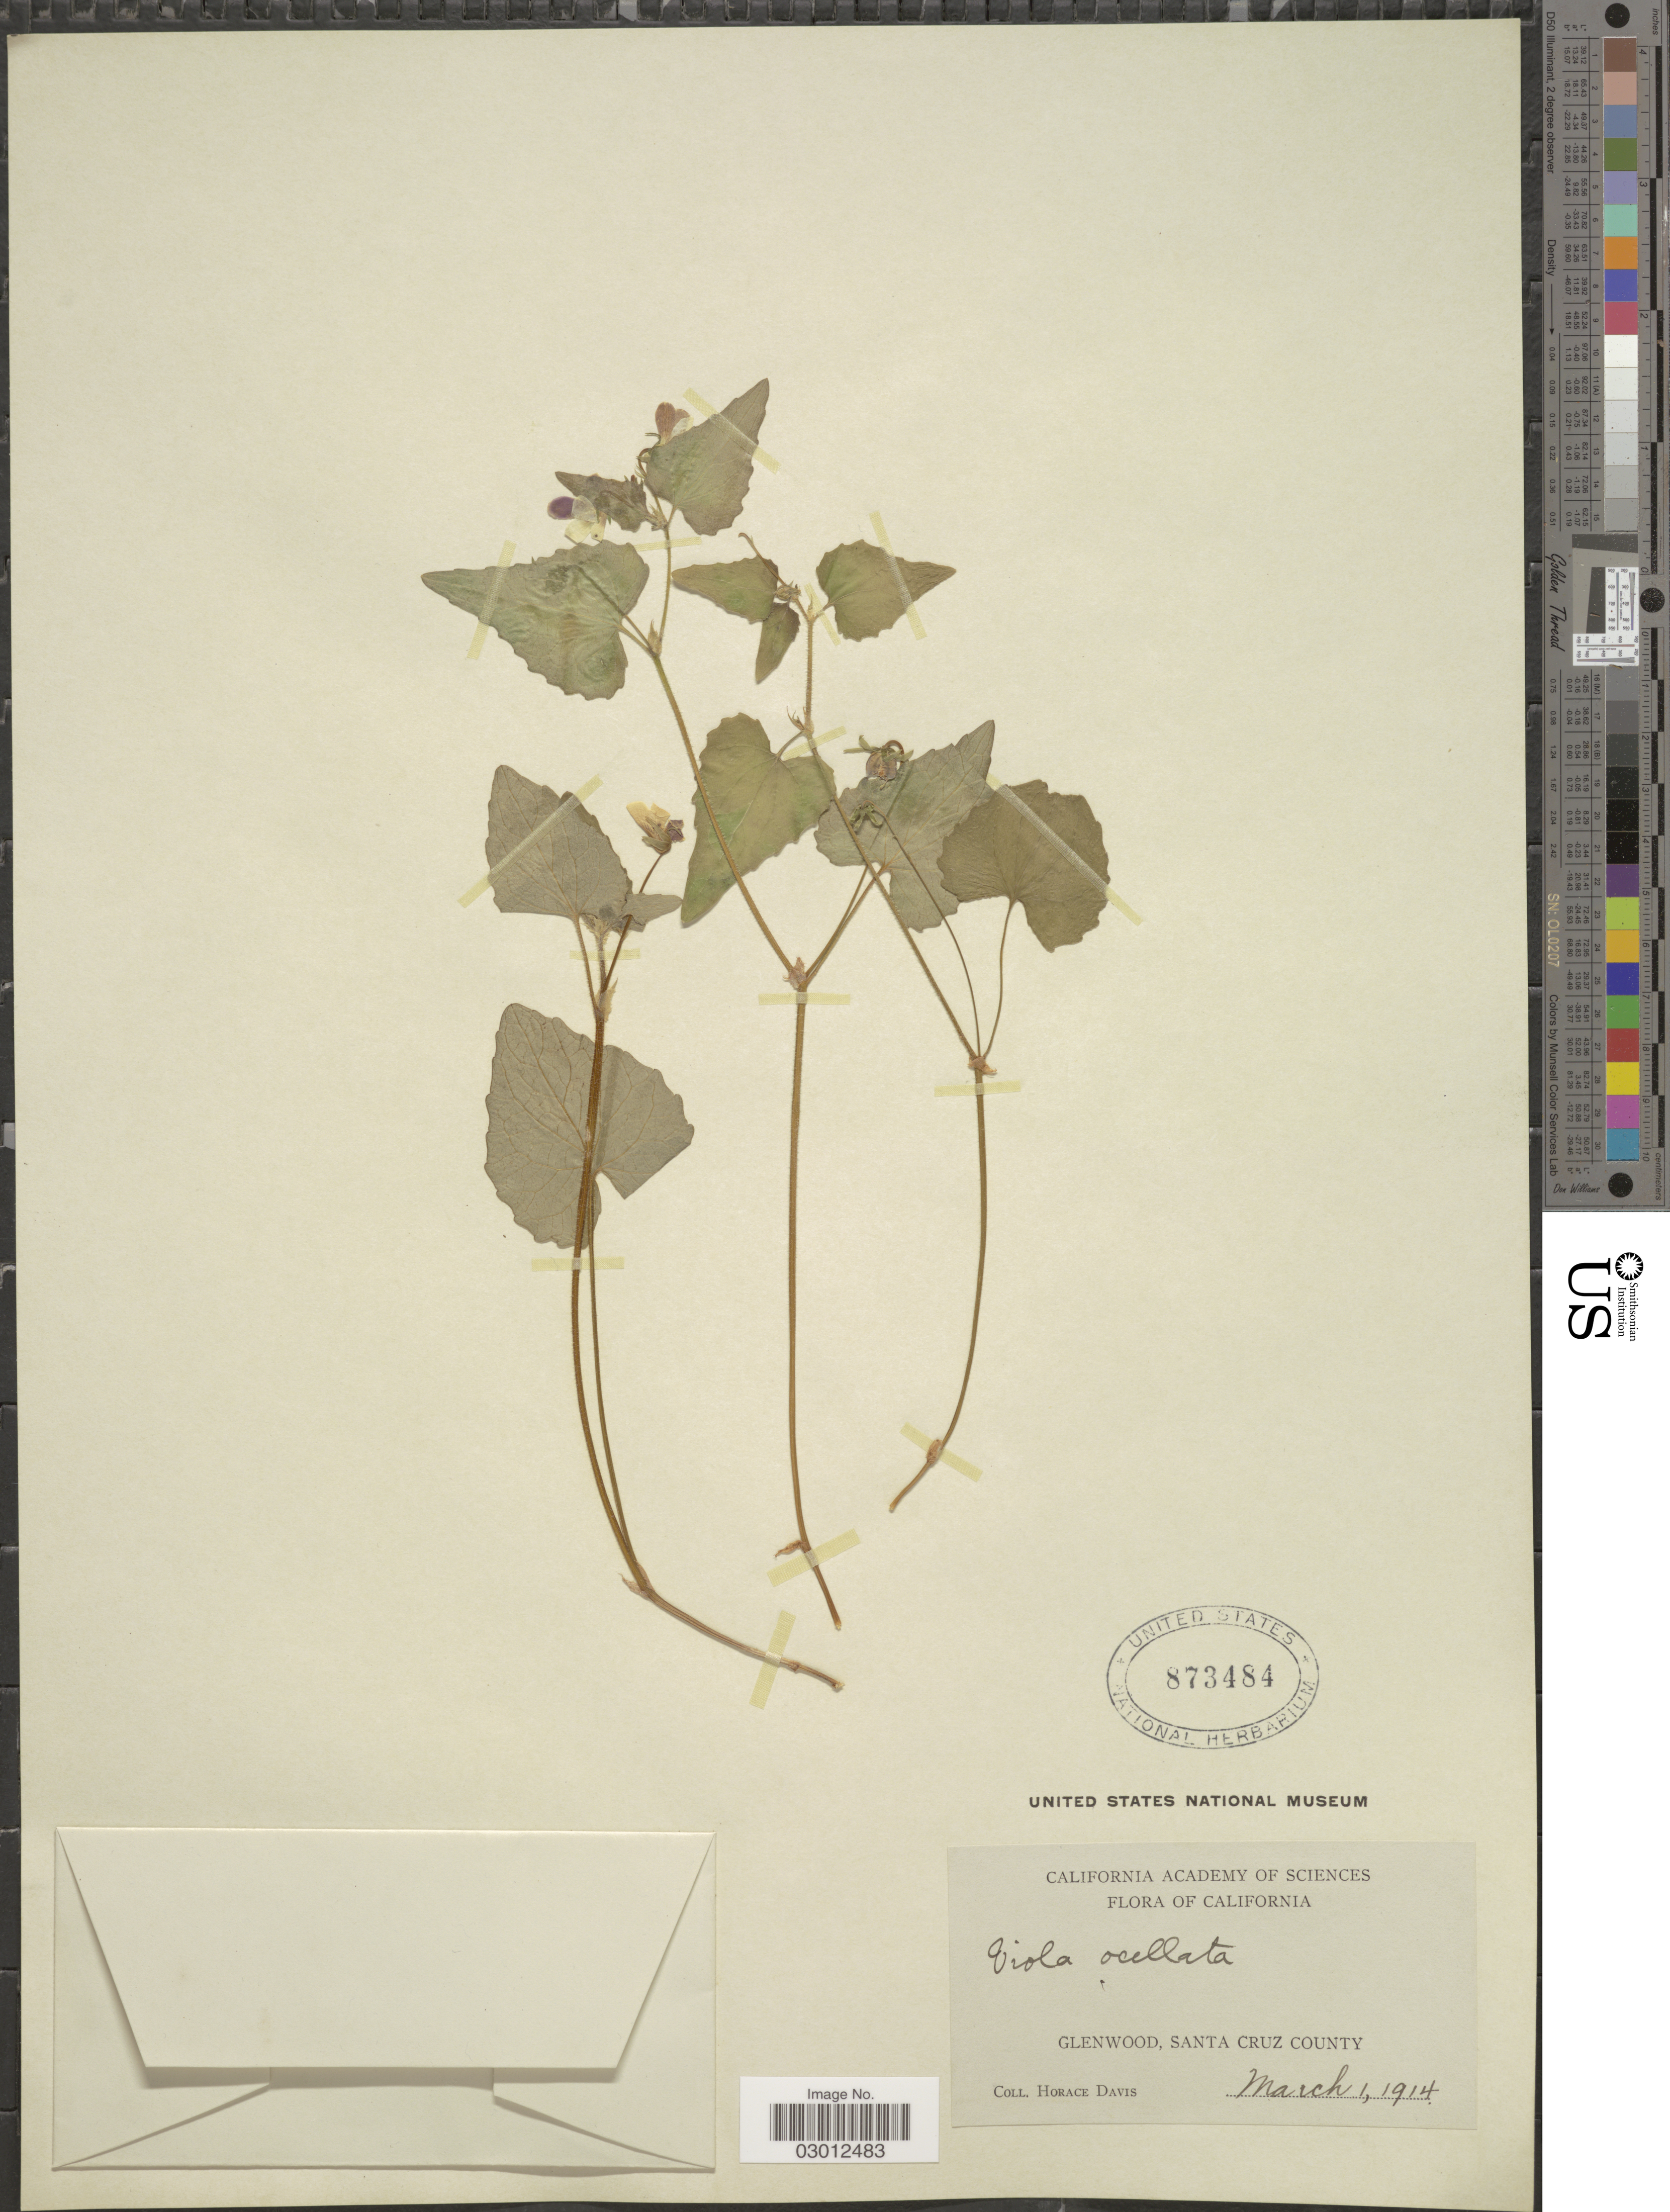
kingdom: Plantae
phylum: Tracheophyta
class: Magnoliopsida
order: Malpighiales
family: Violaceae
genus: Viola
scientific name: Viola ocellata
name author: Torr. & A. Gray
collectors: H. Davis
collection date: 1914-03-01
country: United States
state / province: California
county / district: Santa Cruz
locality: Glenwood, Santa Cruz County.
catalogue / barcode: US 873484